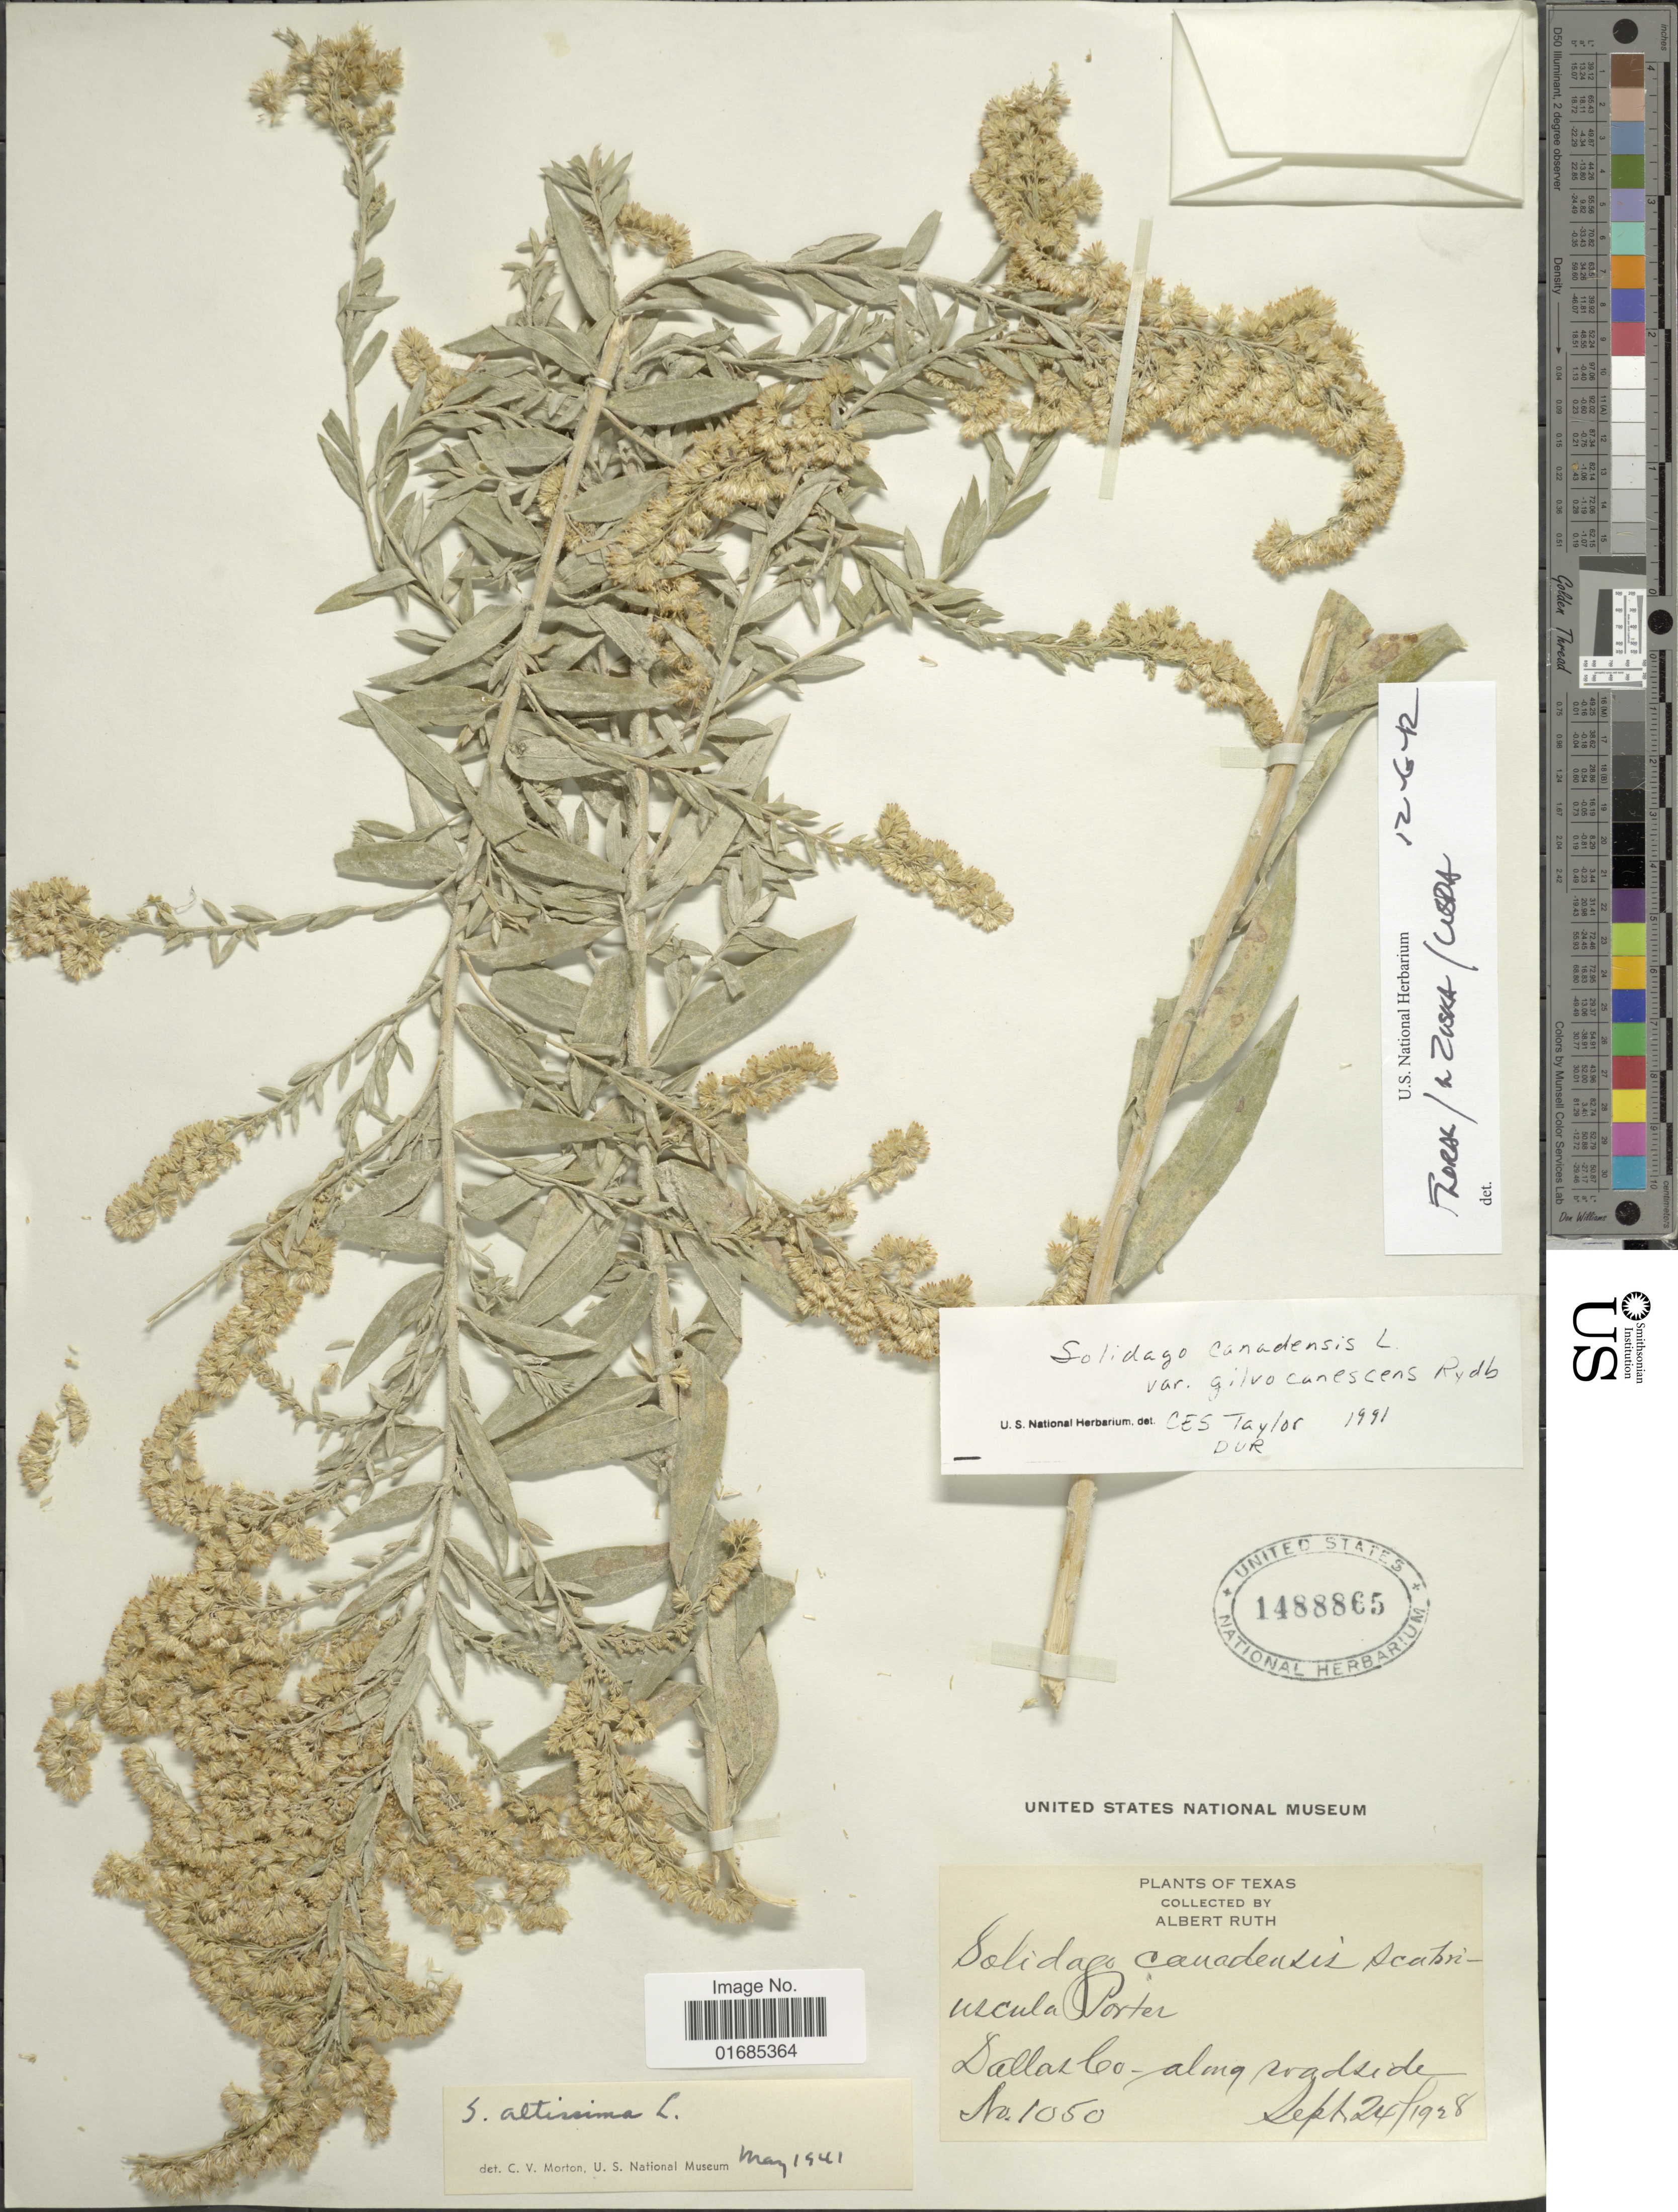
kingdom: Plantae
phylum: Tracheophyta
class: Magnoliopsida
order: Asterales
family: Asteraceae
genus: Solidago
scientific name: Solidago canadensis var. gilvocanescens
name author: Rydb.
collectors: A. Ruth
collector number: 1050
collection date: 1928-09-24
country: United States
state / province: Texas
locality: Dallas Co, along roadside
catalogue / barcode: US 1488865